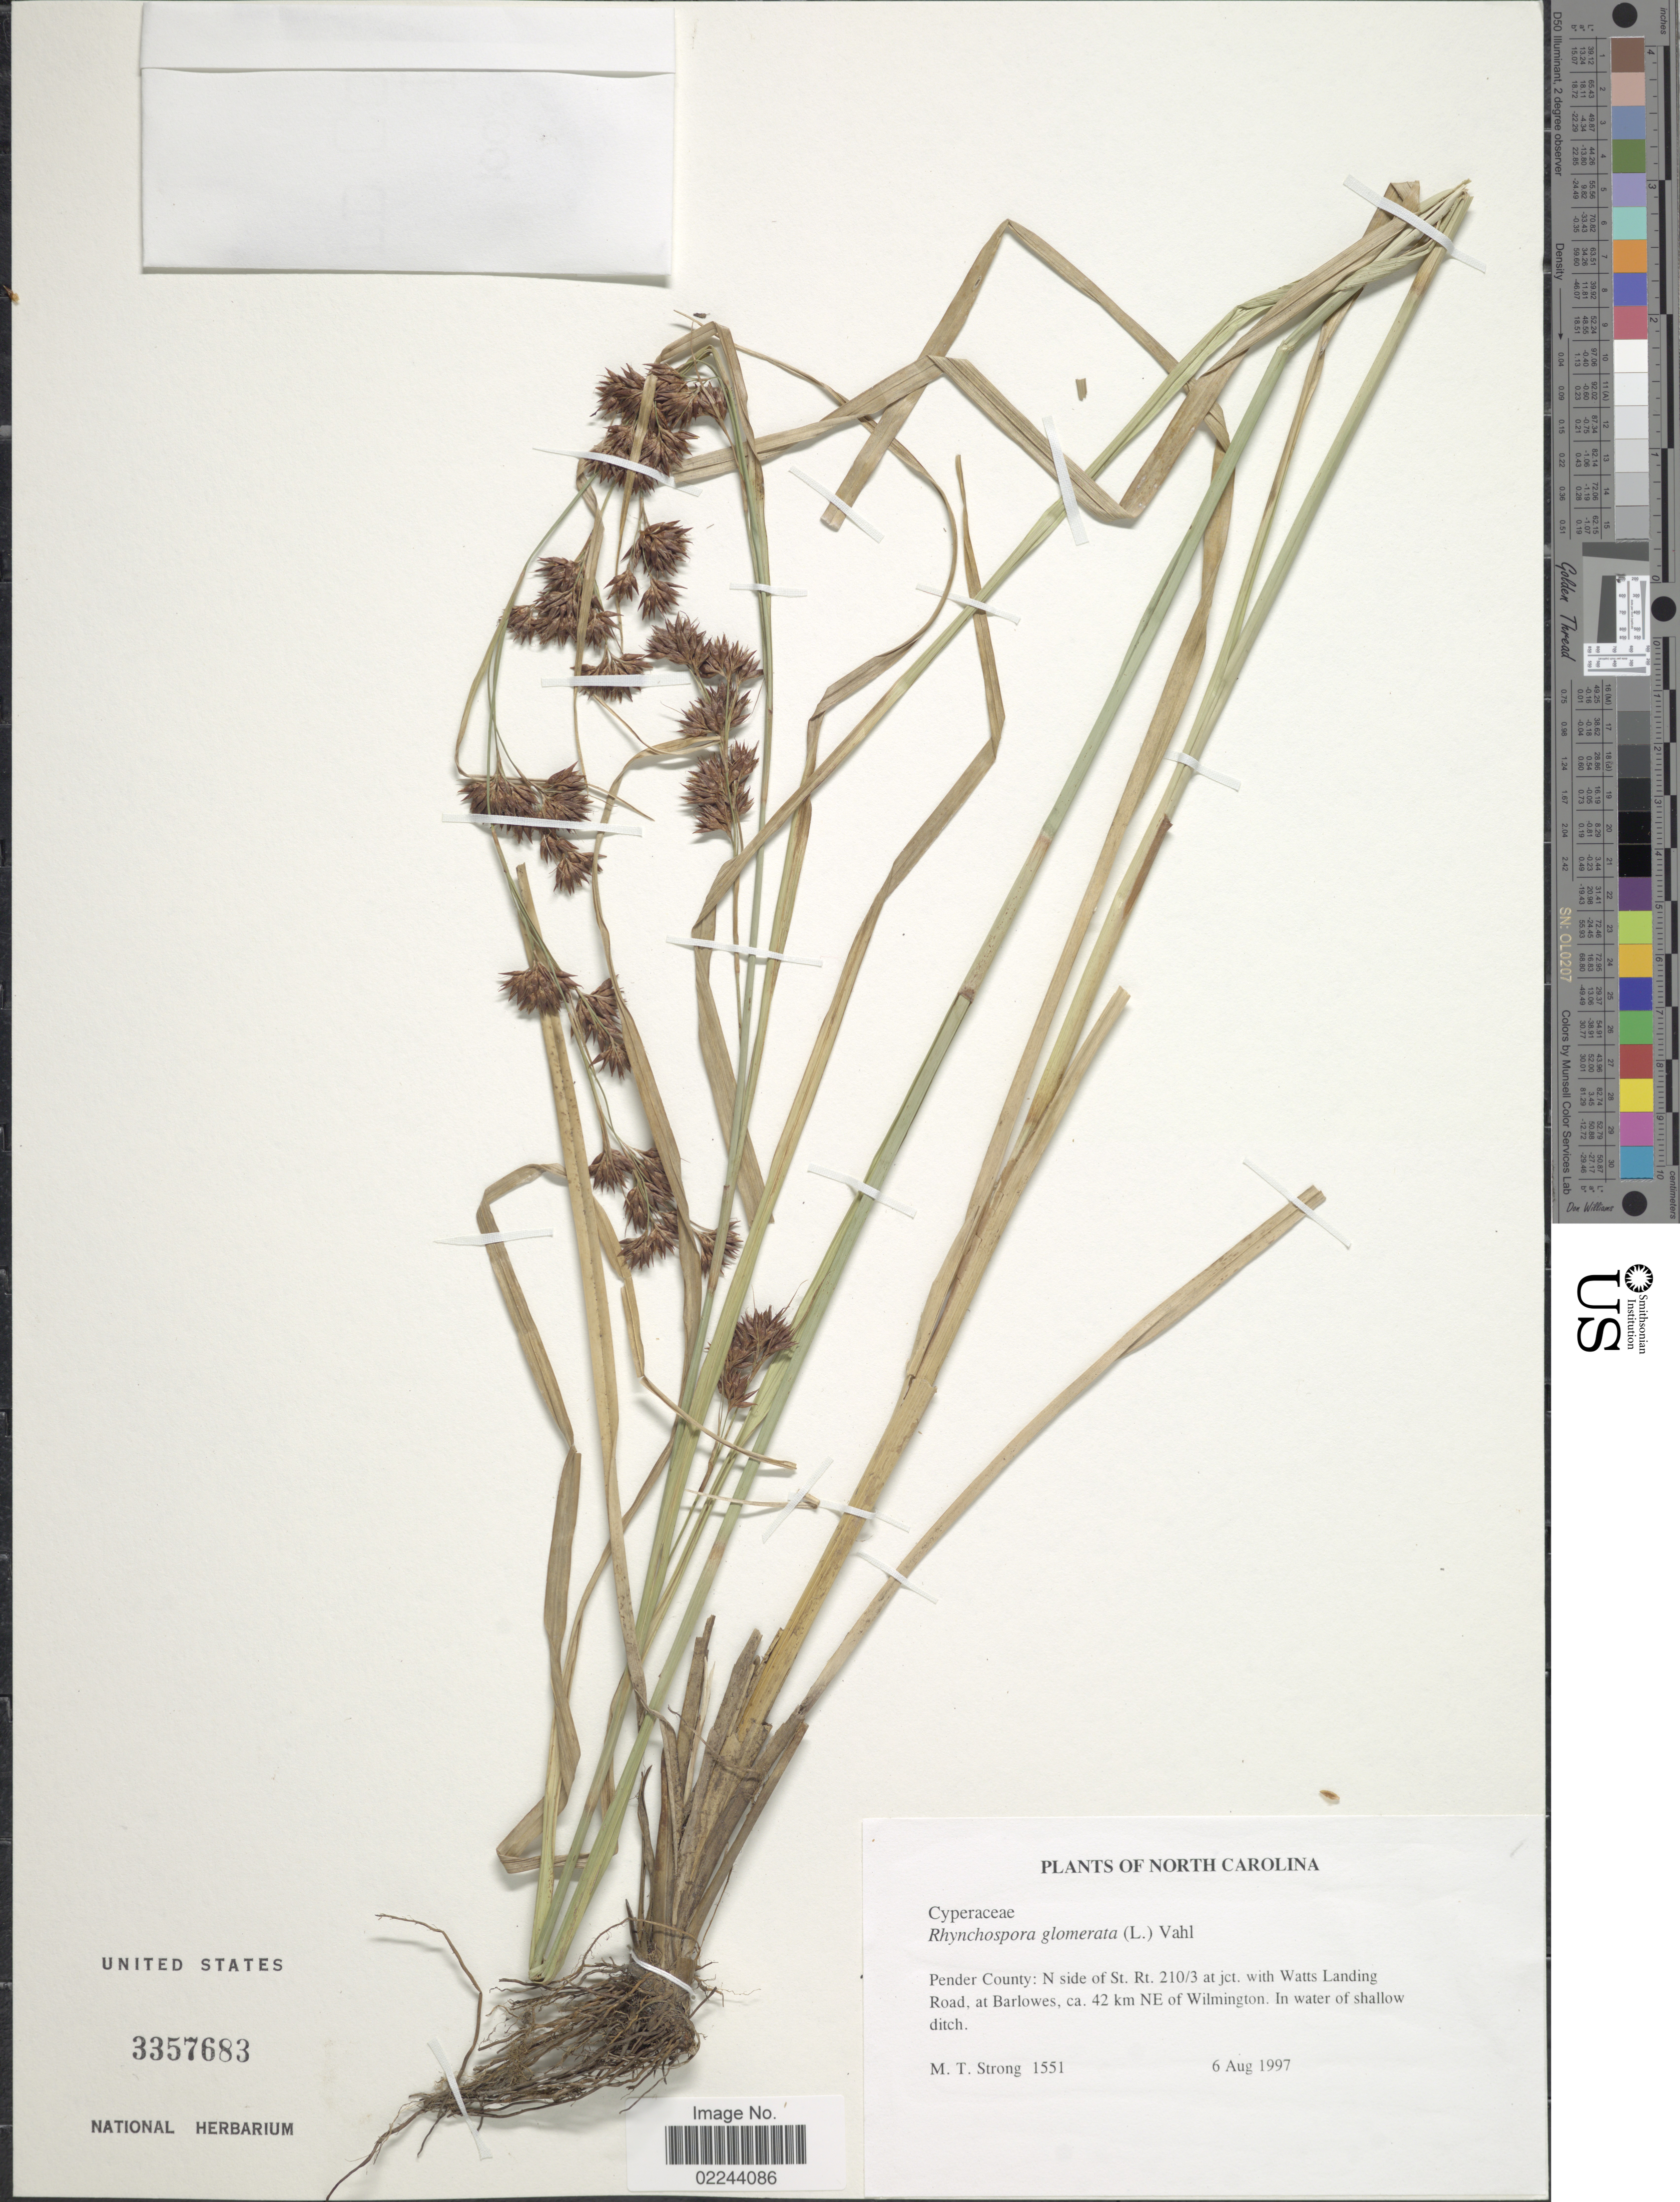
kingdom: Plantae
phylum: Tracheophyta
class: Liliopsida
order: Poales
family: Cyperaceae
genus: Rhynchospora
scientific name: Rhynchospora glomerata var. glomerata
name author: (L.) Vahl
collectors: M. T. Strong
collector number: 1551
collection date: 1997-08-06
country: United States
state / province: North Carolina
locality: Pender County, N side of St. Rt. 210/3 at jct with Watts Landing Road, at Barlowes, ca 42 km NE of Wilmington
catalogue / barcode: US 3357683